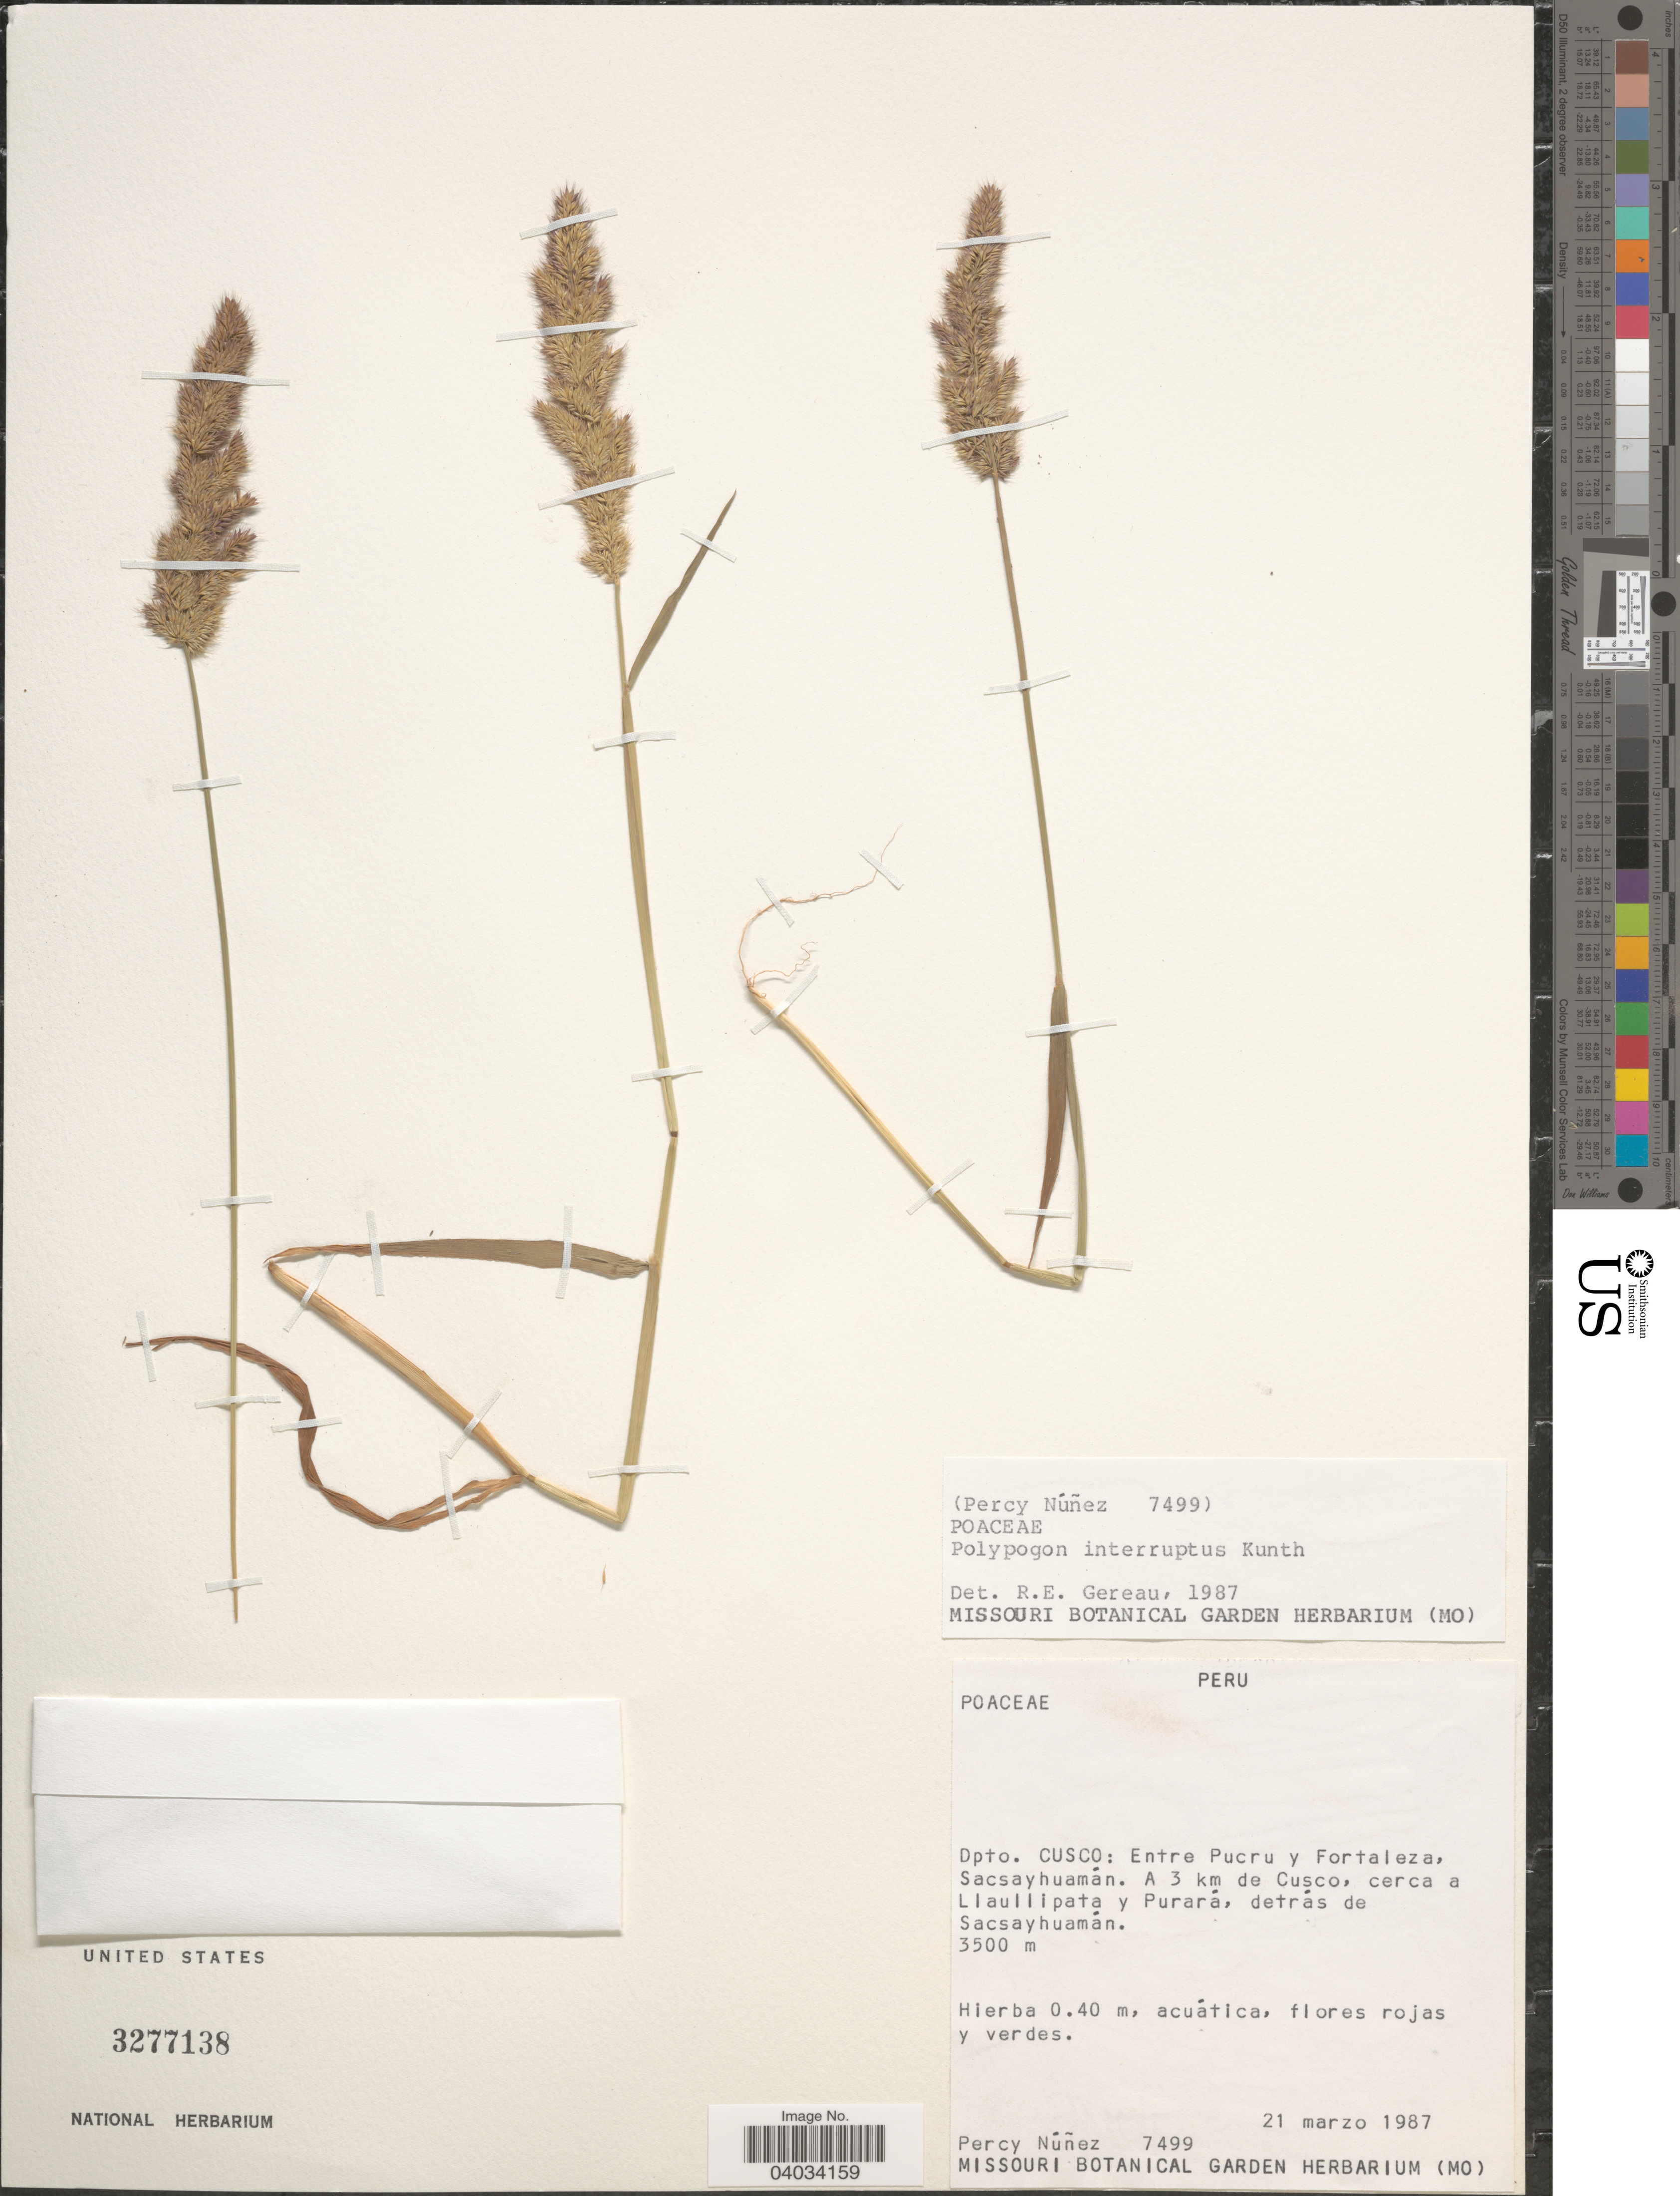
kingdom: Plantae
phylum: Tracheophyta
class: Liliopsida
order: Poales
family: Poaceae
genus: Polypogon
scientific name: Polypogon interruptus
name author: Kunth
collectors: P. Nuñez V.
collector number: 7499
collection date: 1987-03-21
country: Peru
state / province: Cusco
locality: Dpto. Cusco: Entre Pucru y Fortaleza, Sacsayhuamán. A 3 km de Cusco, cerca a Llaullipata y Purará, detrás de Sacsayhuamán.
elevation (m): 3500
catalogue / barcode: US 3277138